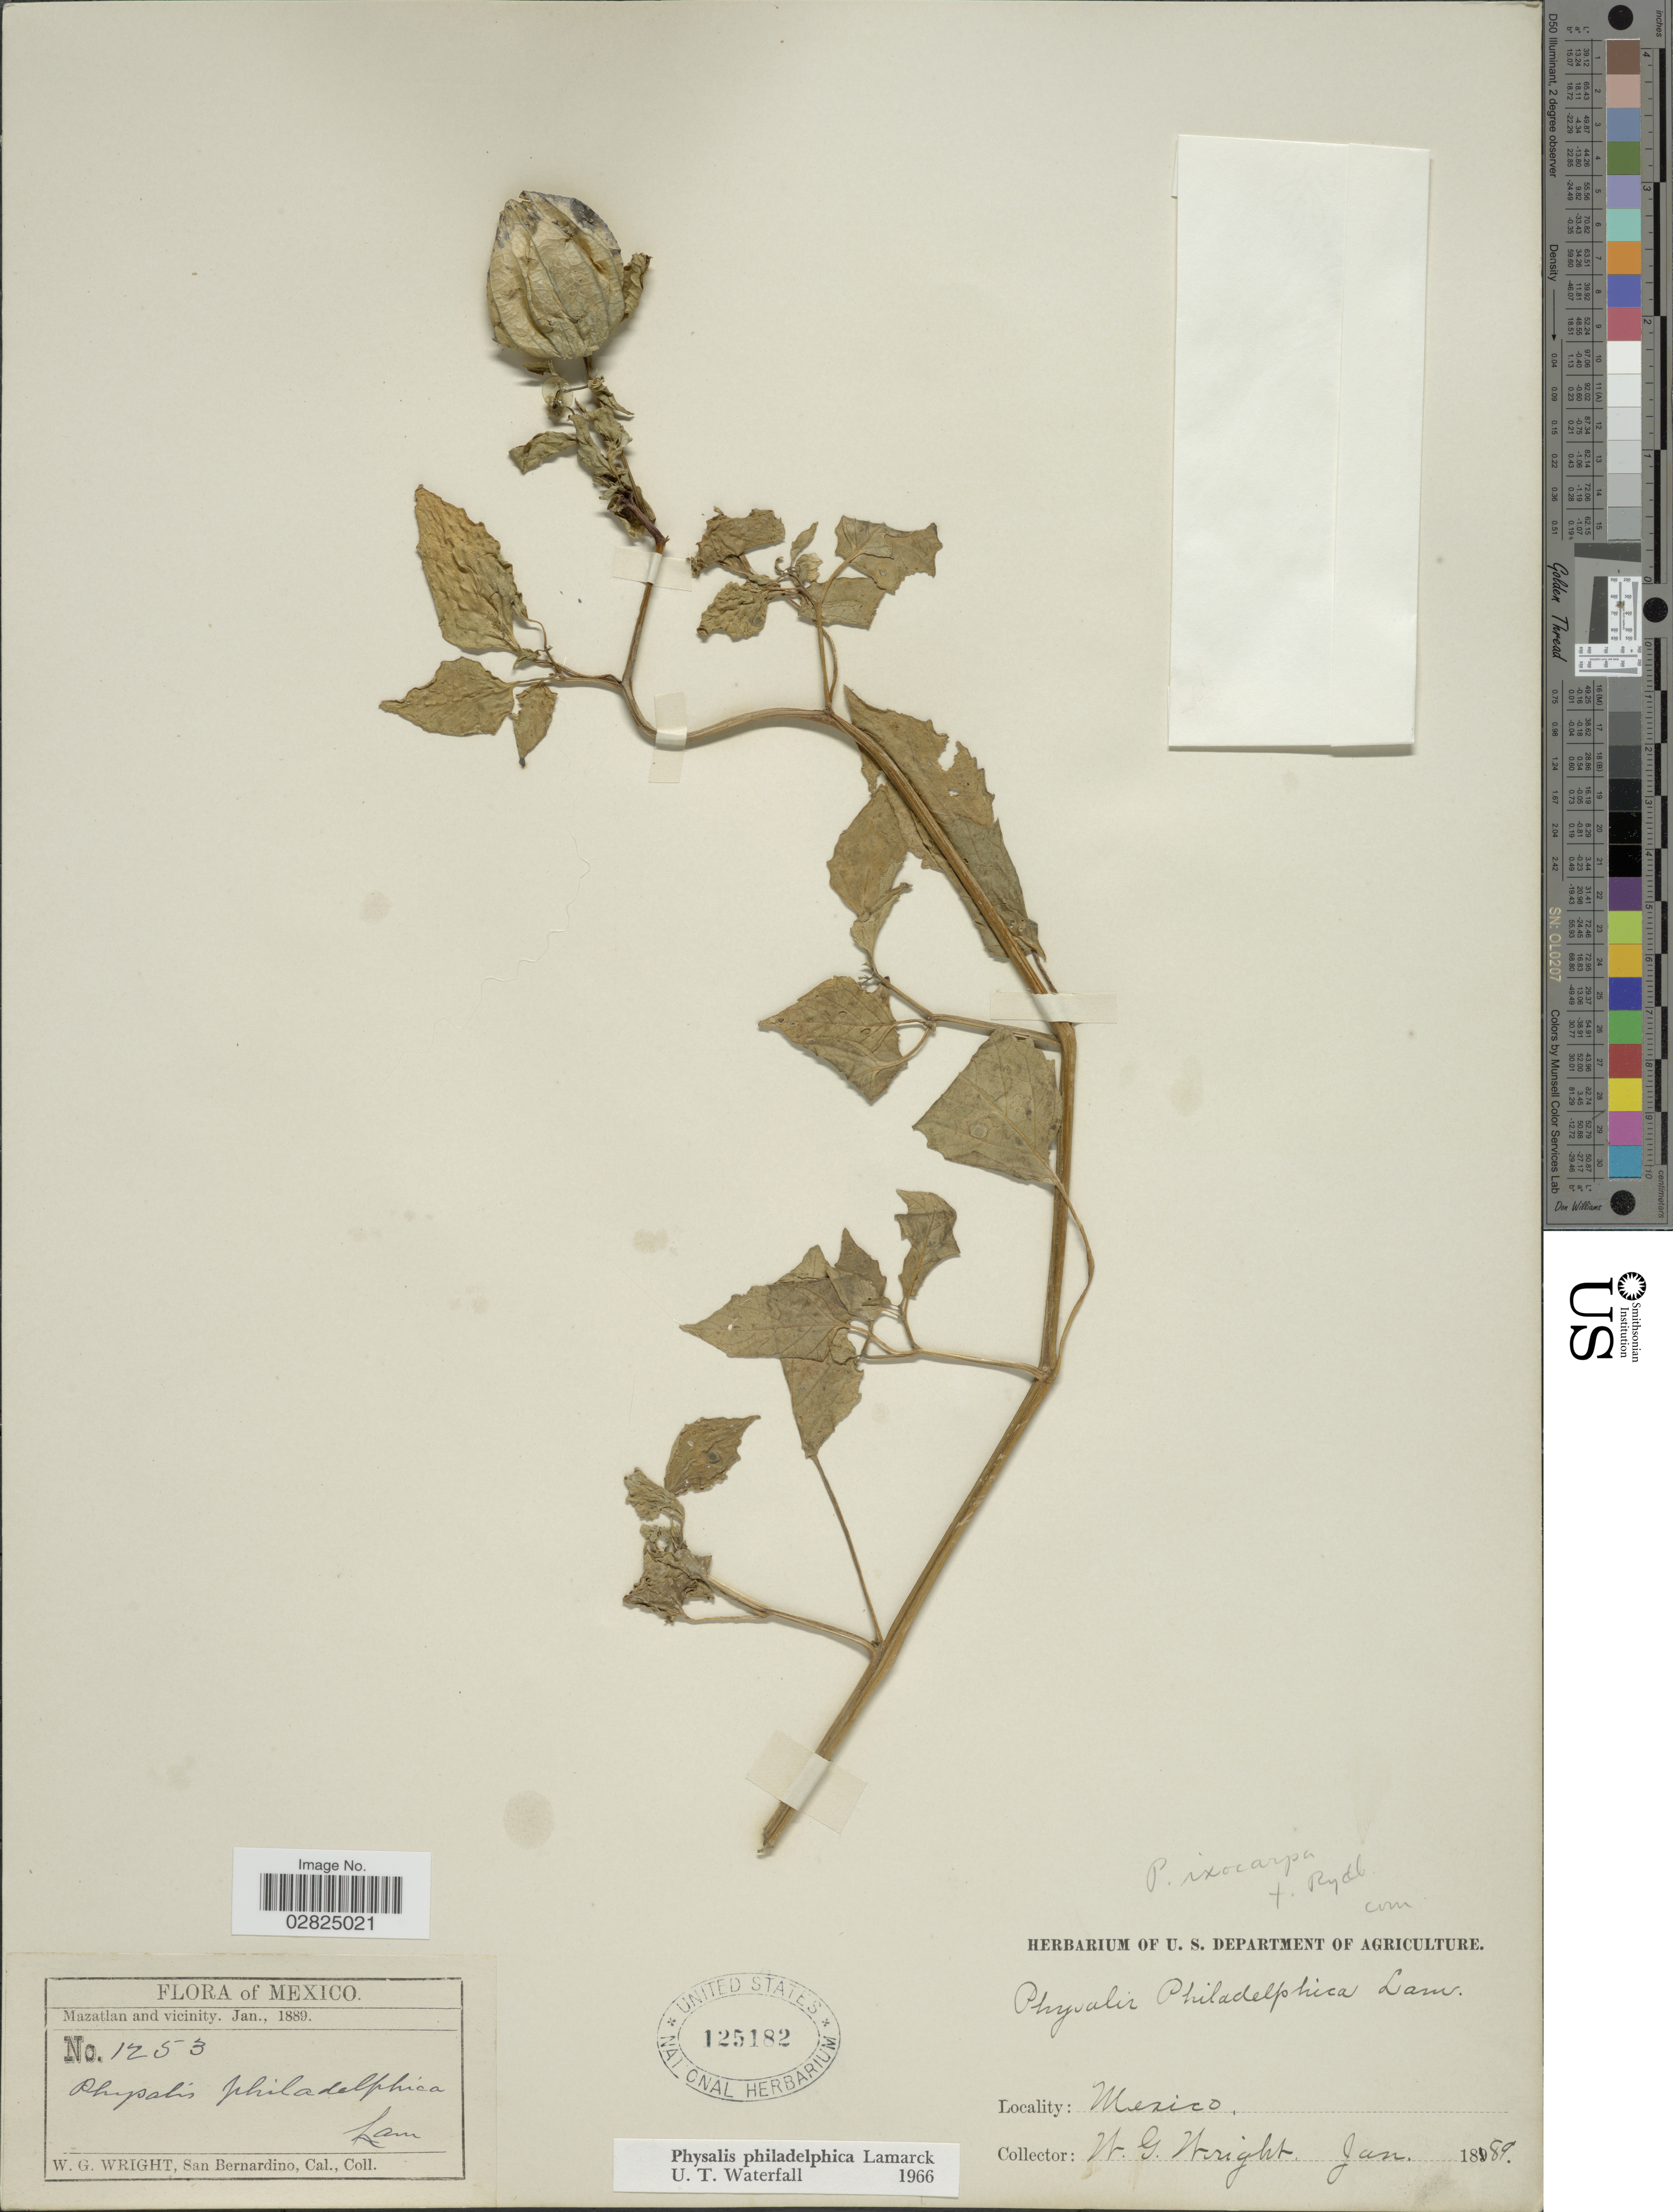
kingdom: Plantae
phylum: Tracheophyta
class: Magnoliopsida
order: Solanales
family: Solanaceae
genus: Physalis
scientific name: Physalis philadelphica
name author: Lam.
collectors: W. G. Wright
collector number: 1253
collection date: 1889-01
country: Mexico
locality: Mazatlan and vicinity.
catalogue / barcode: US 125182